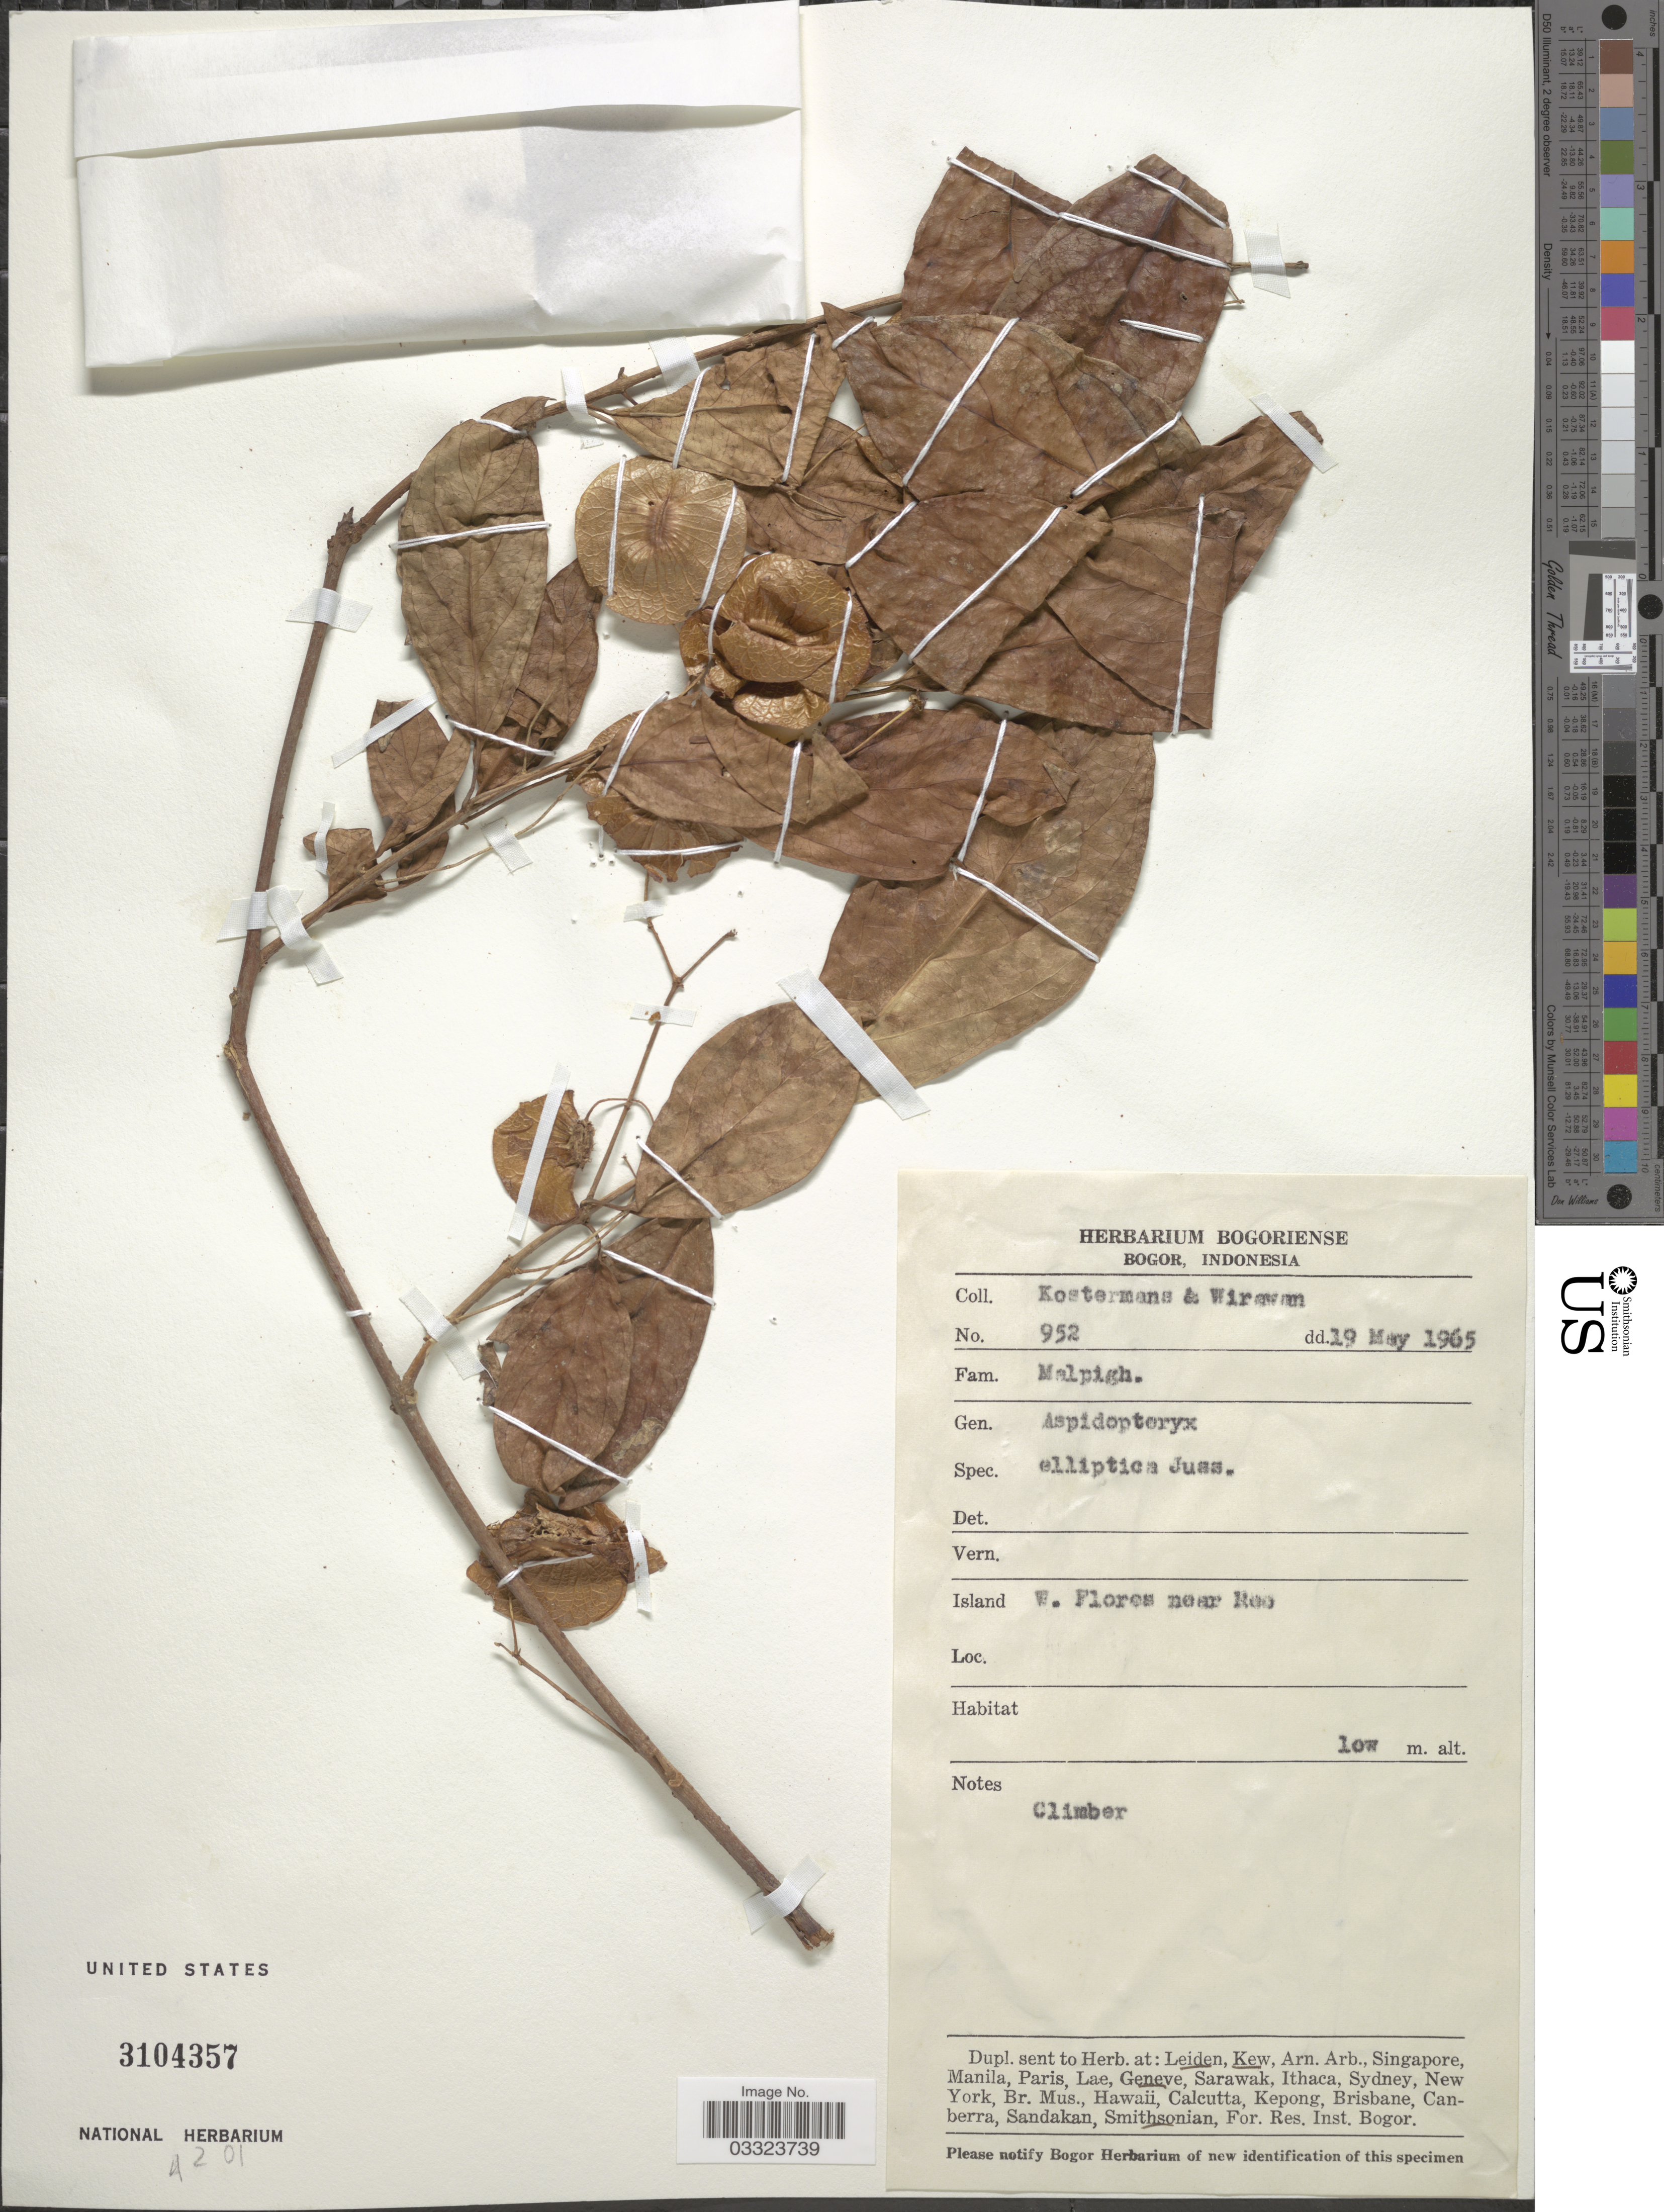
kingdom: Plantae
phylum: Tracheophyta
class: Magnoliopsida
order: Malpighiales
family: Malpighiaceae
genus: Aspidopterys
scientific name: Aspidopterys elliptica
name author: (Blume) Juss.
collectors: Kostermans & -. Wirawan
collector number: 952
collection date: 1965-05-19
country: Indonesia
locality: Island W. Flores near Reo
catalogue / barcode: US 3104357